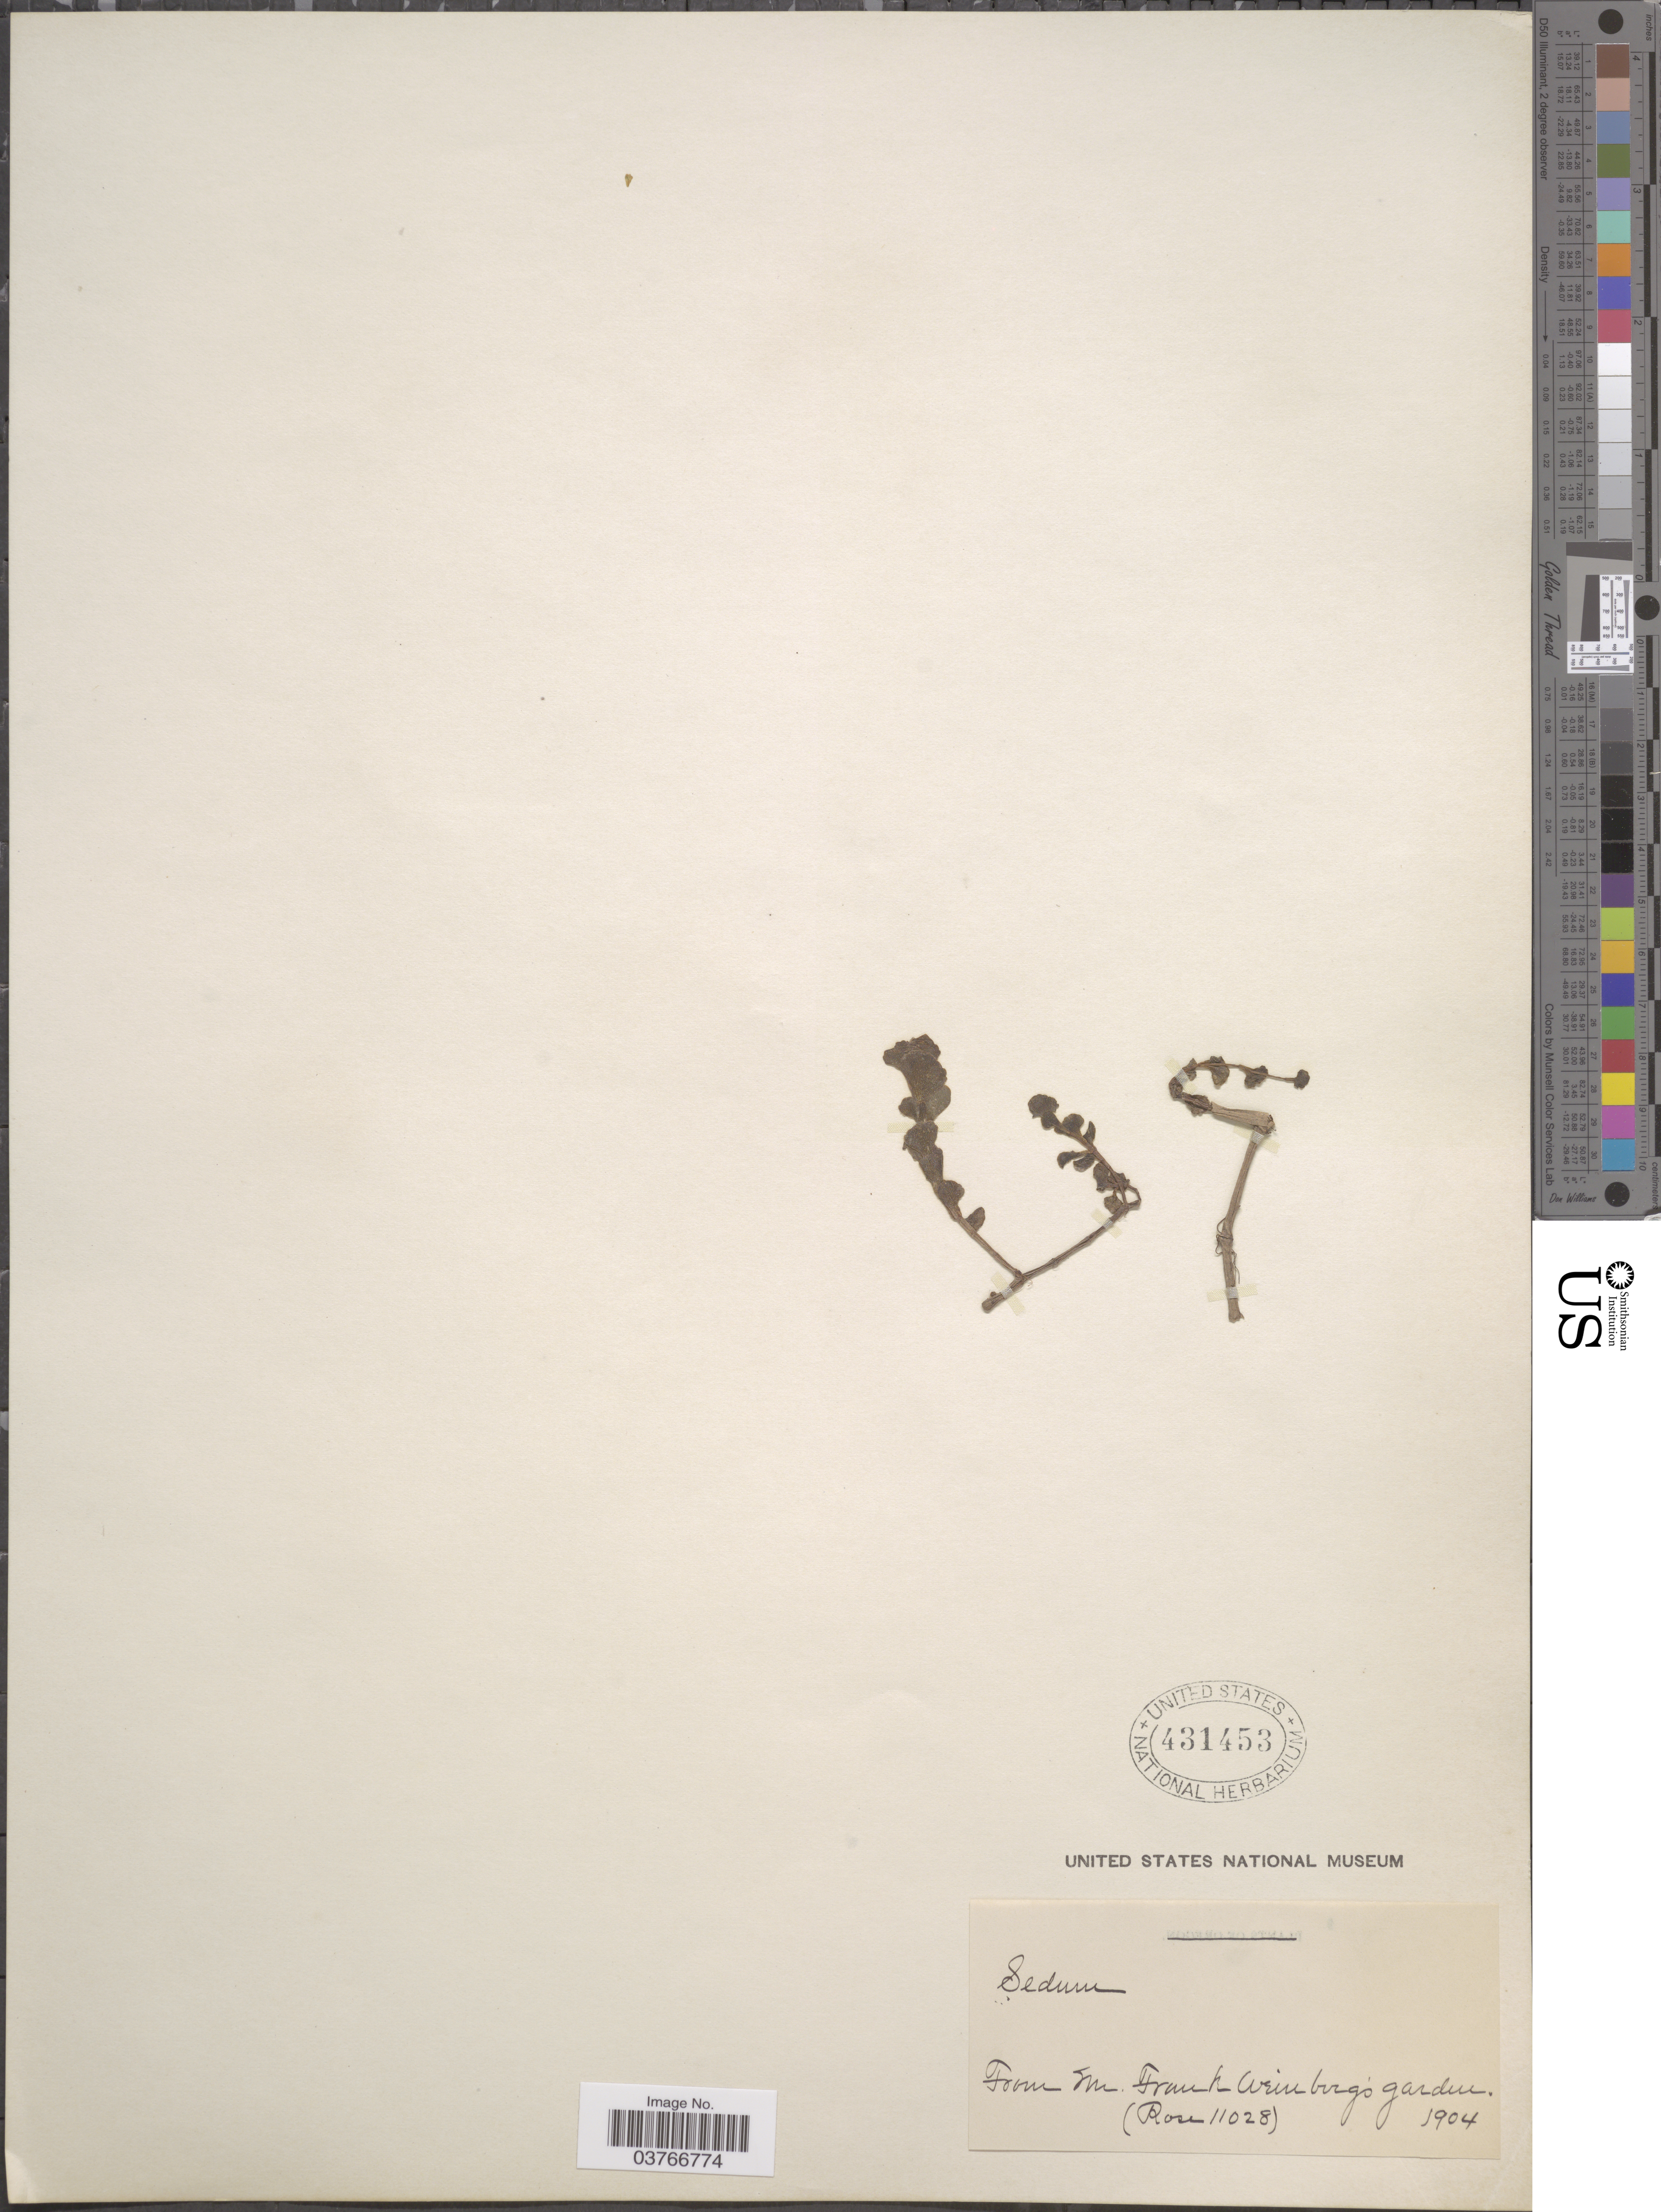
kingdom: Plantae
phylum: Tracheophyta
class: Magnoliopsida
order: Saxifragales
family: Crassulaceae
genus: Sedum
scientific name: Sedum sp.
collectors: -- Rose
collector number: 11028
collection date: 1904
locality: From Mr. Frank Weinburg's garden.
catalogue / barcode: US 431453